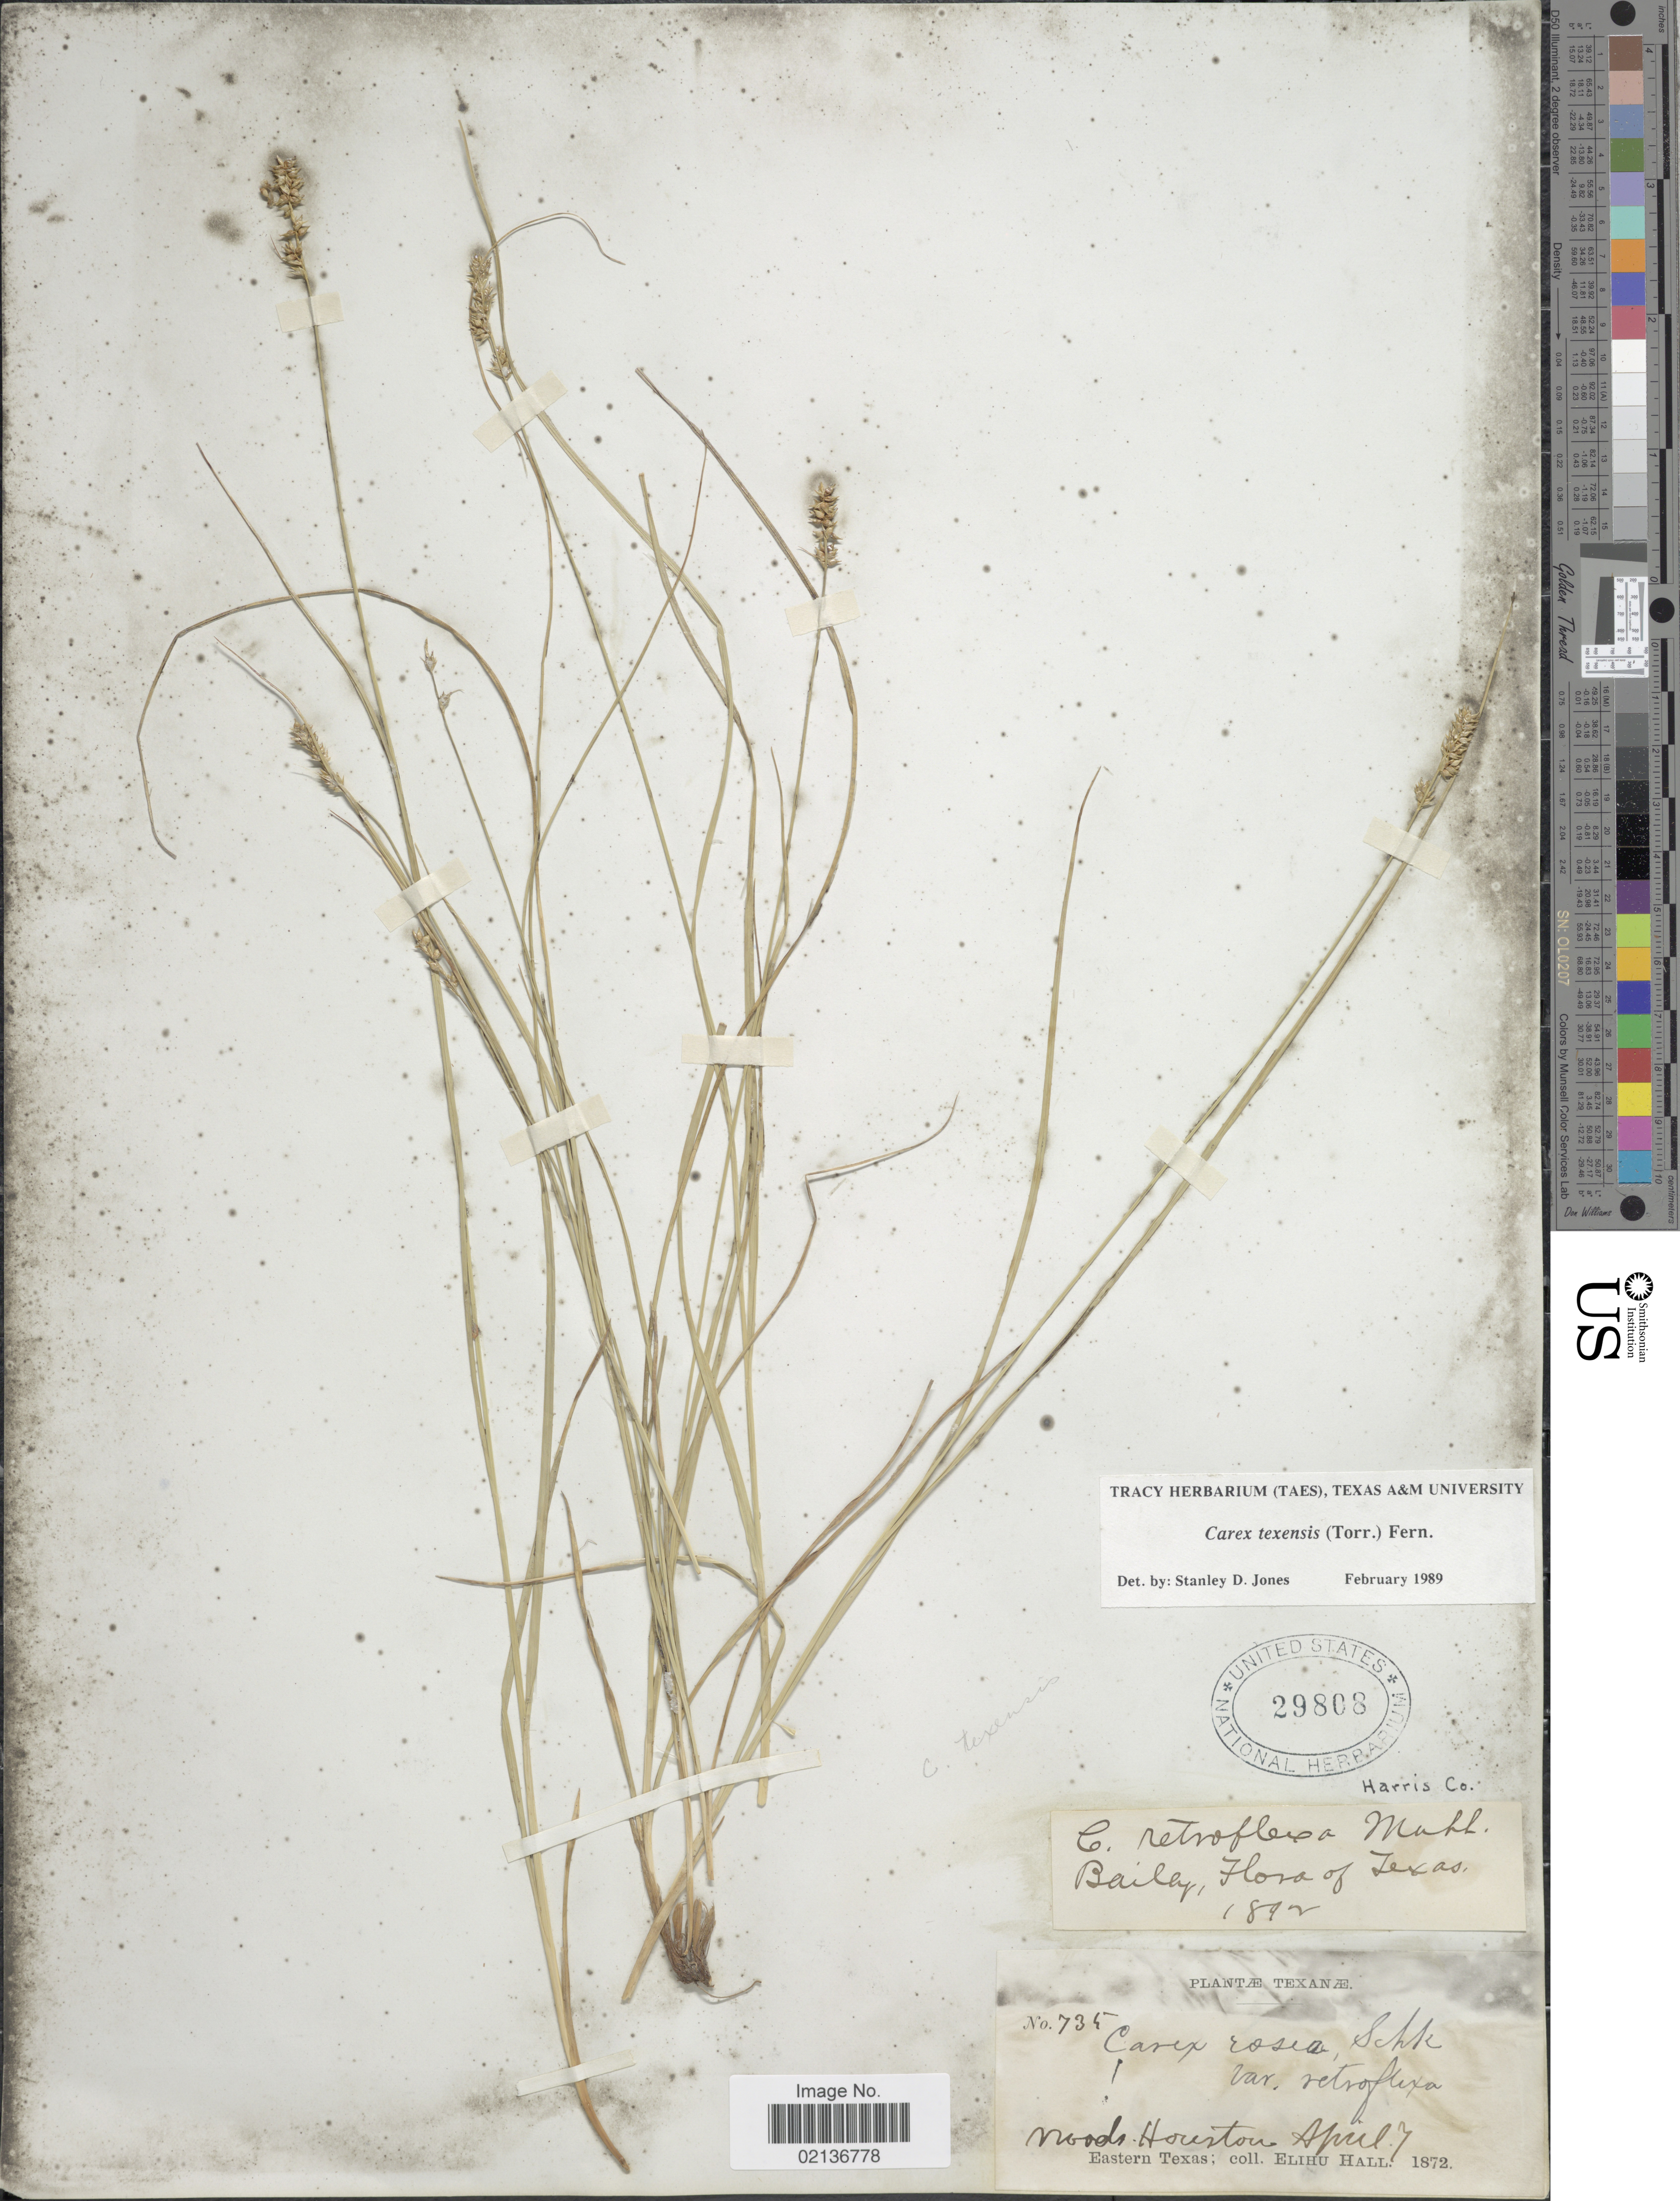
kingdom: Plantae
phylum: Tracheophyta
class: Liliopsida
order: Poales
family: Cyperaceae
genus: Carex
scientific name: Carex texensis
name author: (Torr. ex L.H. Bailey) L.H. Bailey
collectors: E. Hall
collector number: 735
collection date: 1872-04-17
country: United States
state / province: Texas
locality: Woods, Houston, Eastern Texas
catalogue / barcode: US 29808